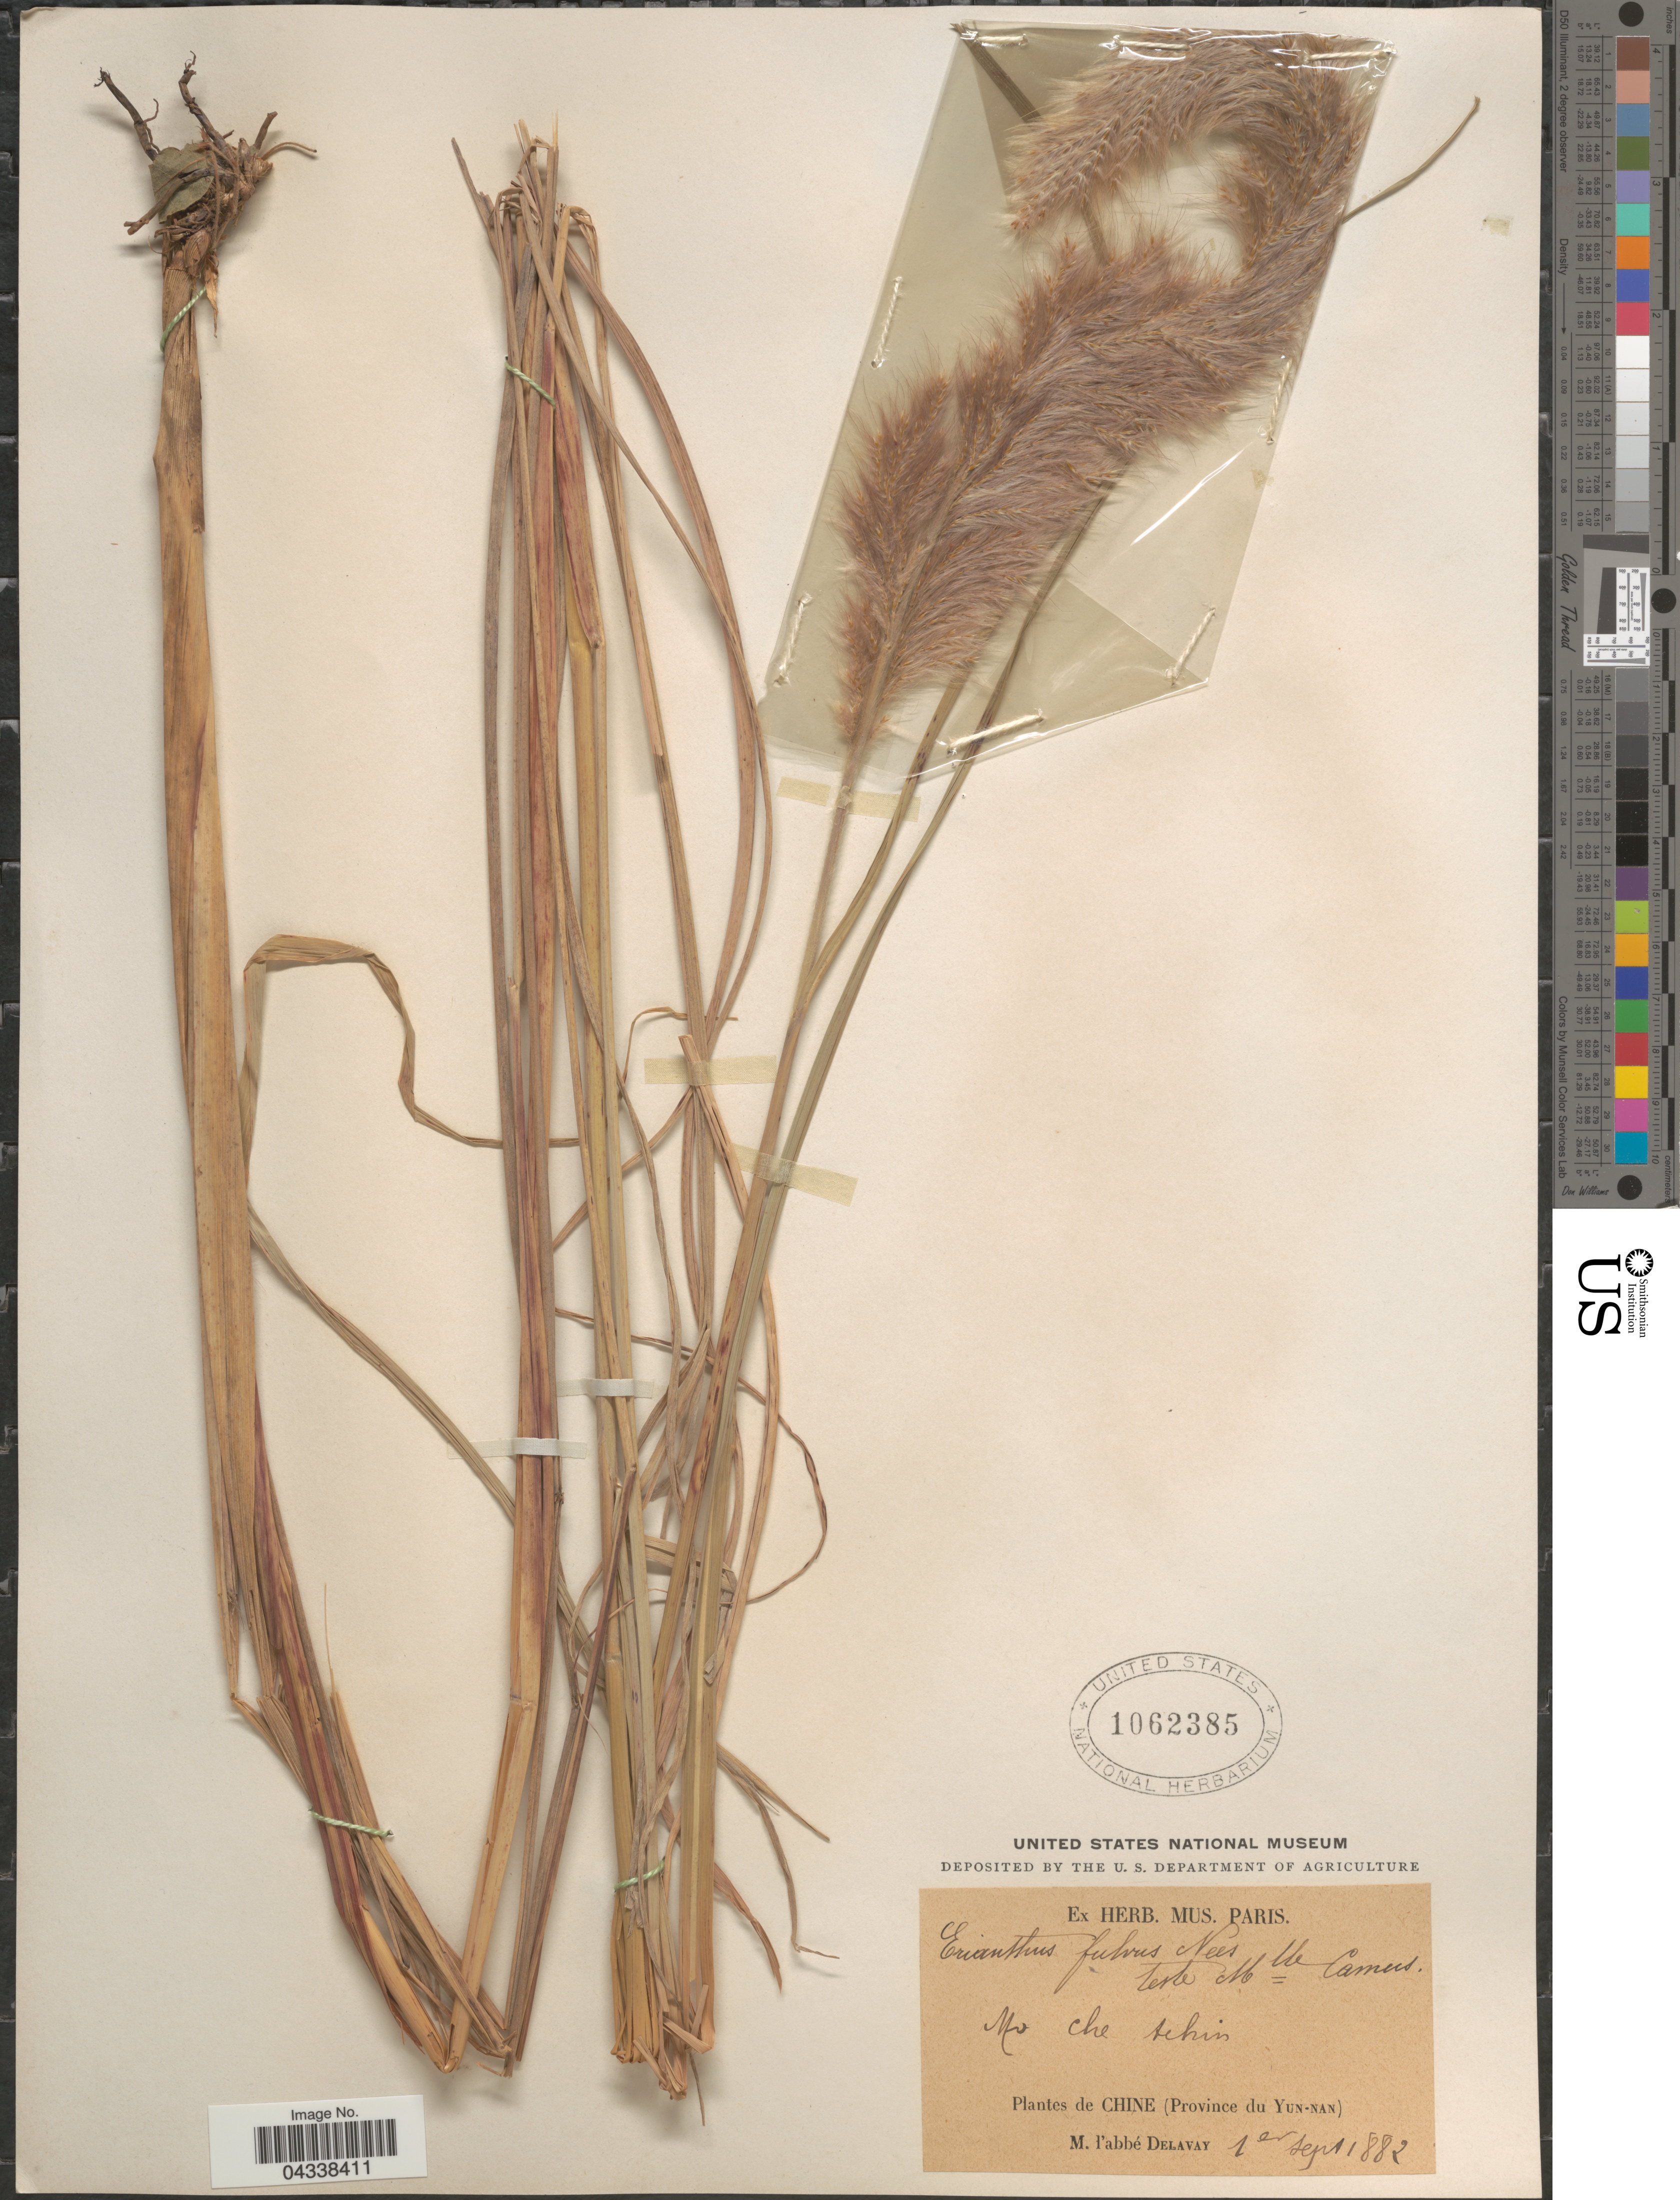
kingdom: Plantae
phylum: Tracheophyta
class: Liliopsida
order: Poales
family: Poaceae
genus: Saccharum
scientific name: Saccharum rufipilum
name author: Steud.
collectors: P. Delavay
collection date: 1882-09-01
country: China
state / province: Yunnan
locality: Mo che tchin. (Province du Yun-nan).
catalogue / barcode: US 1062385